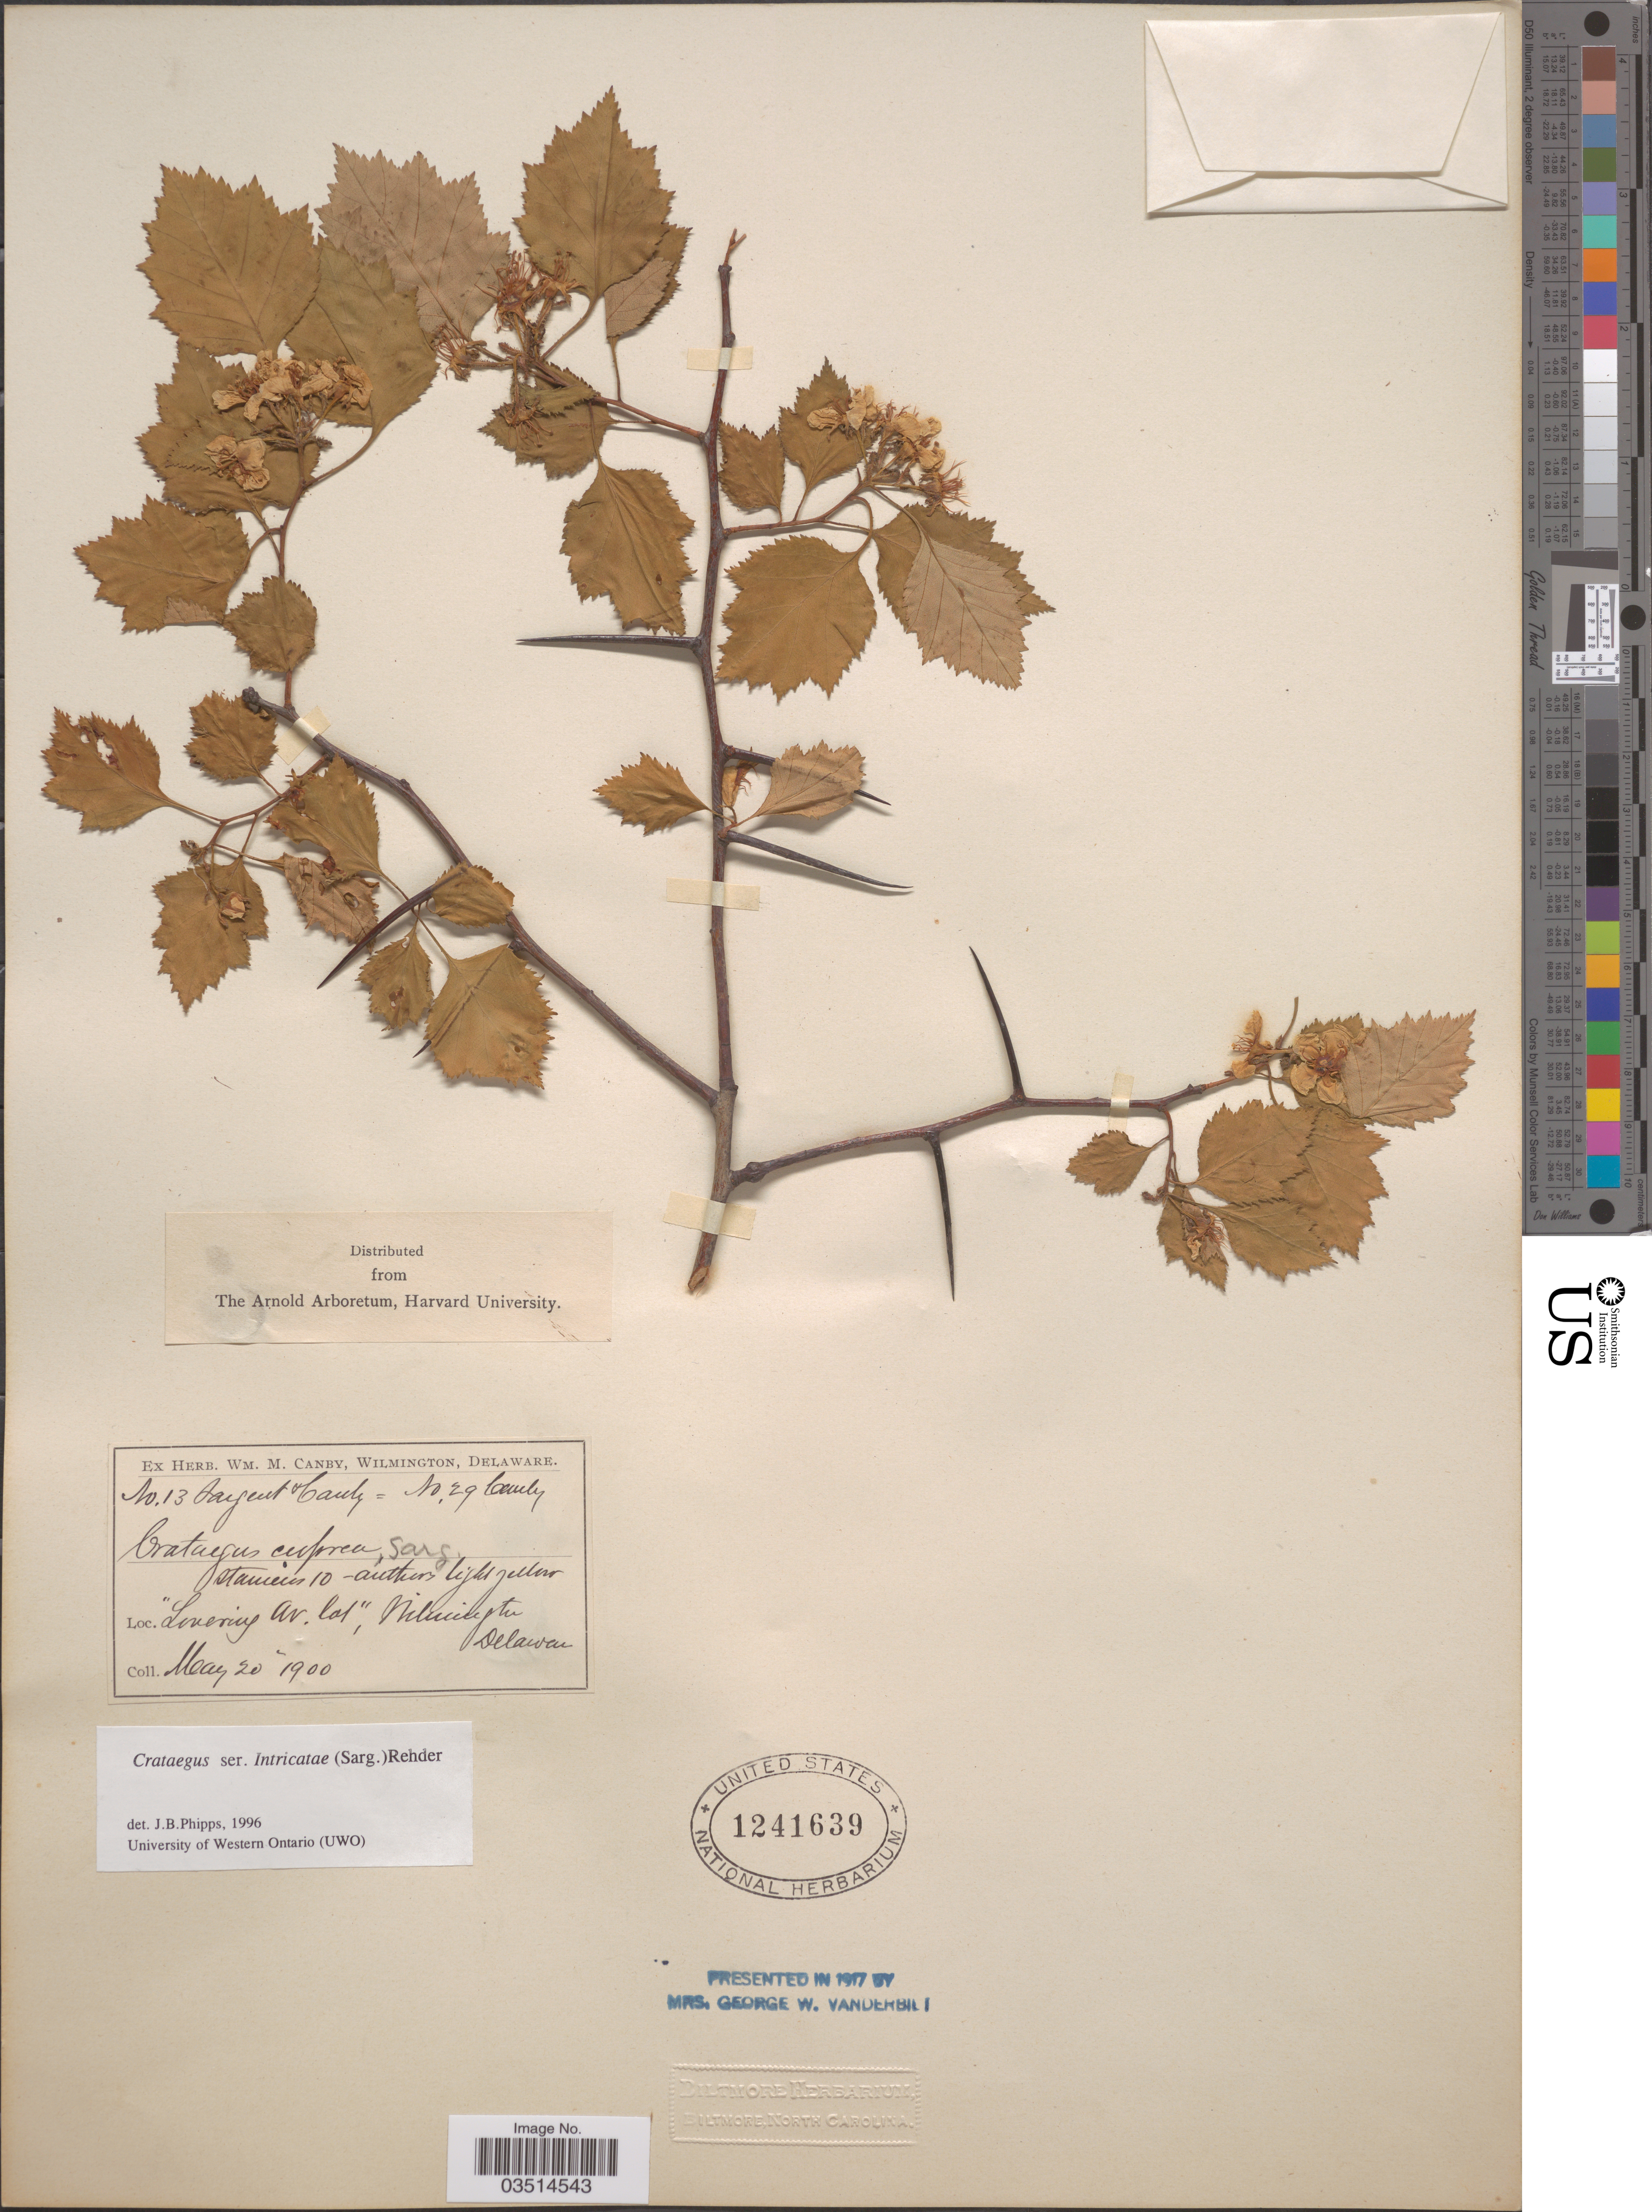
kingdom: Plantae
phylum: Tracheophyta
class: Magnoliopsida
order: Rosales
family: Rosaceae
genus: Crataegus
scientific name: Crataegus cuprina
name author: J.B. Phipps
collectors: W. M. Canby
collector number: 13/29?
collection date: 1900-05-20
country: United States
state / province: Delaware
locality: Lovering Av. lot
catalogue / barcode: US 1241639